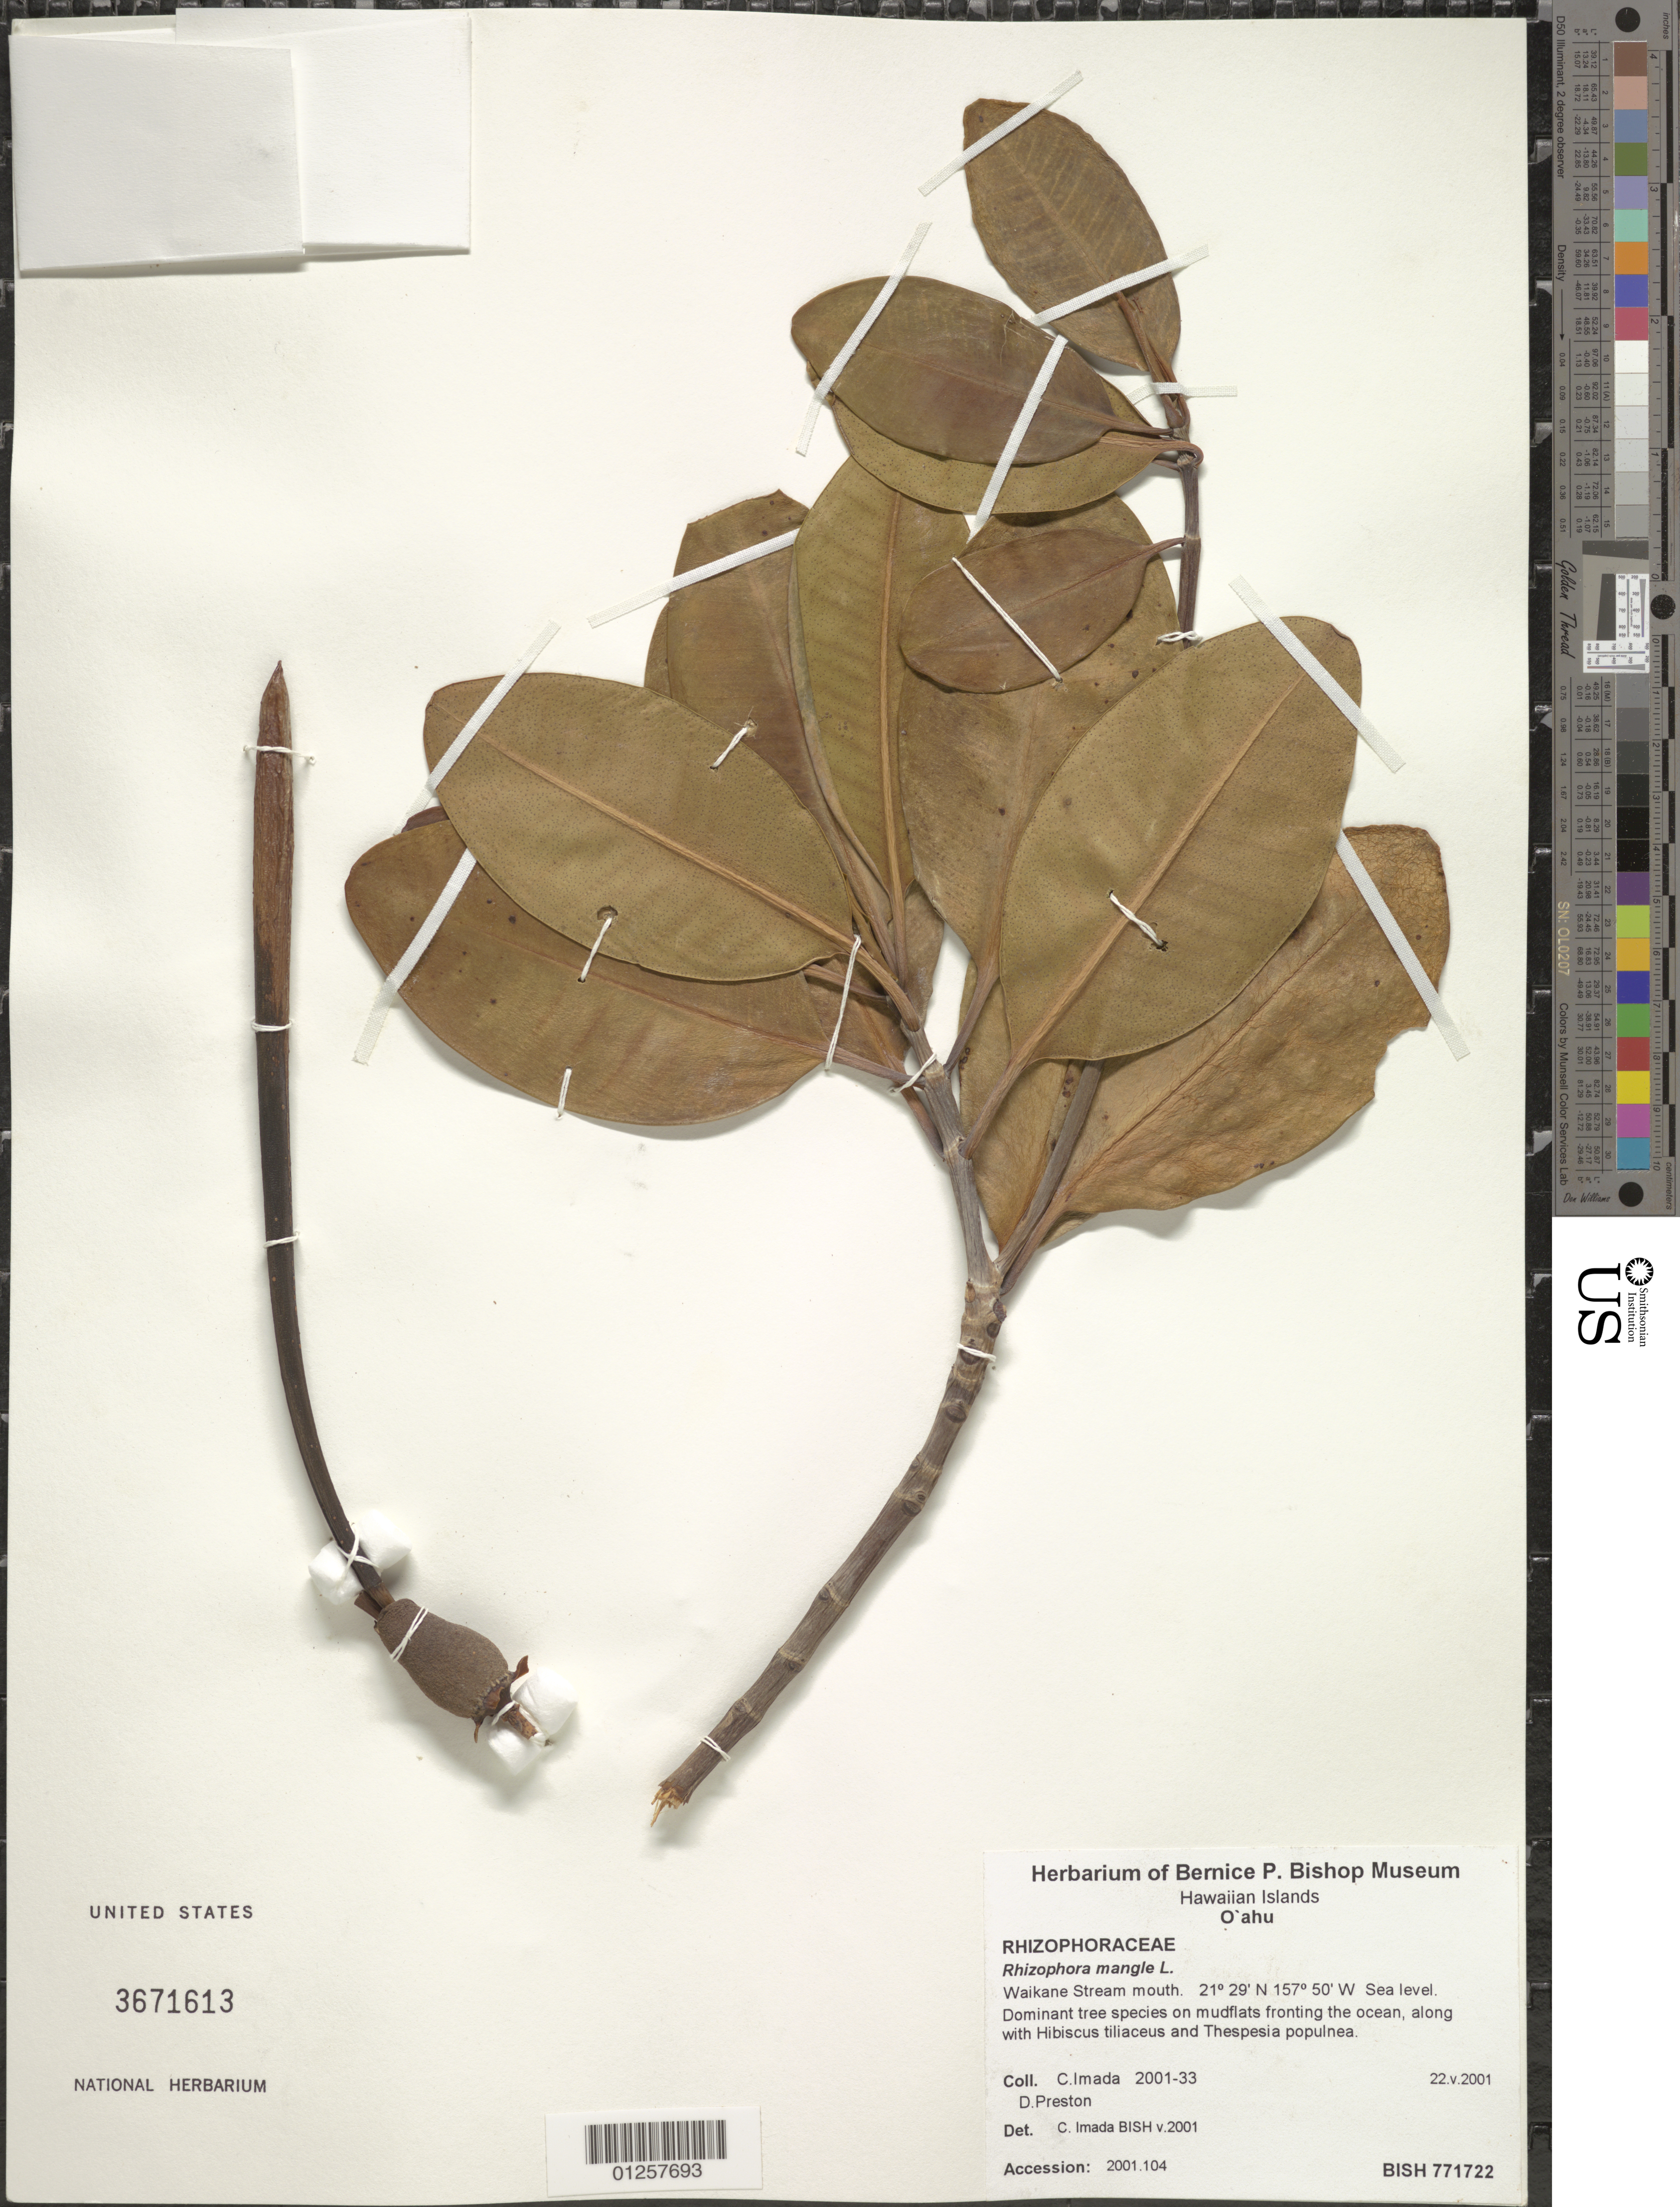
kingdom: Plantae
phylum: Tracheophyta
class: Magnoliopsida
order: Malpighiales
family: Rhizophoraceae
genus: Rhizophora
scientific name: Rhizophora mangle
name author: L.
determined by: Imada, C.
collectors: C. Imada & D. Preston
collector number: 2001-33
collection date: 2001-05-22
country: United States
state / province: Hawaii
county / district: Honolulu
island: Oahu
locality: Waikane Stream mouth.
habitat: On mudflats fronting the ocean.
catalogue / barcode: US 3671613